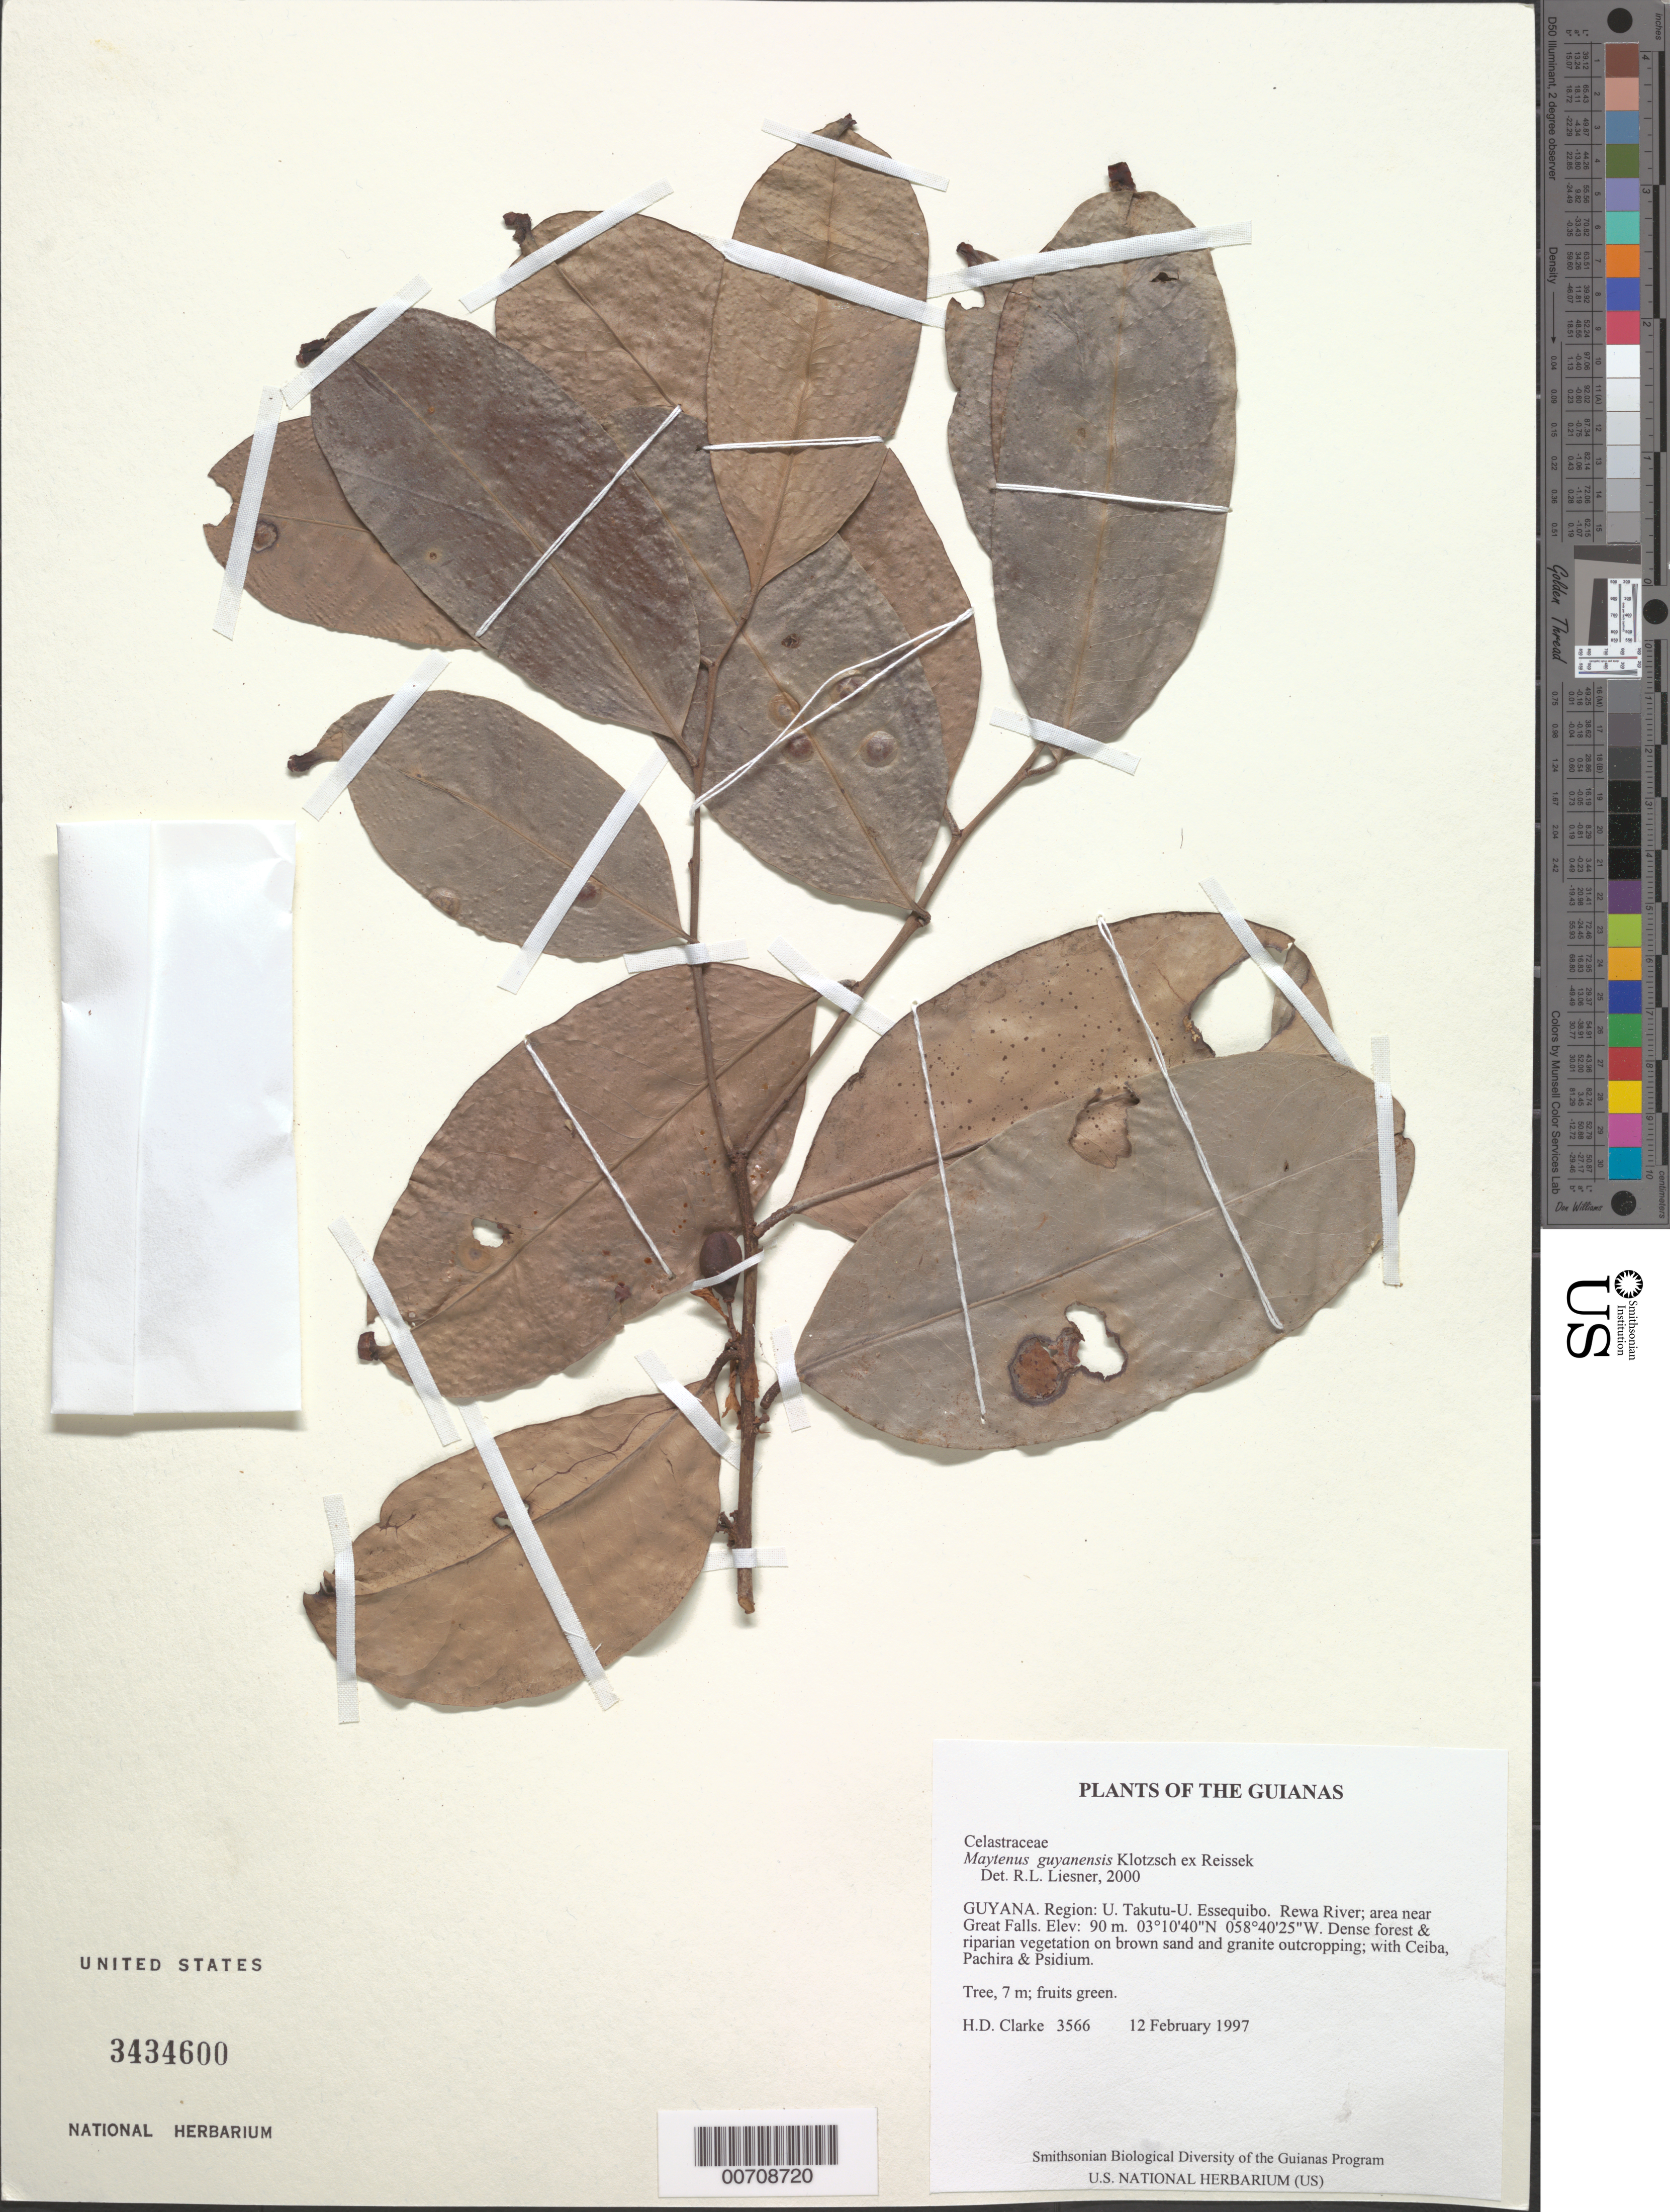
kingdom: Plantae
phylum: Tracheophyta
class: Magnoliopsida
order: Celastrales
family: Celastraceae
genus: Maytenus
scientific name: Maytenus guyanensis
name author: Klotzsch ex Reissek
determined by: Liesner, R. L.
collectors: H. D. Clarke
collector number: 3566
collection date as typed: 12 February 1997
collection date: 1997-02-12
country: Guyana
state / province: U. Takutu-U. Essequibo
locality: Rewa River; area near Great Falls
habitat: Dense forest & riparian vegetation on brown sand and granite outcropping; with Ceiba, Pachira & Psidium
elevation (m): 90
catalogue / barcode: US 3434600